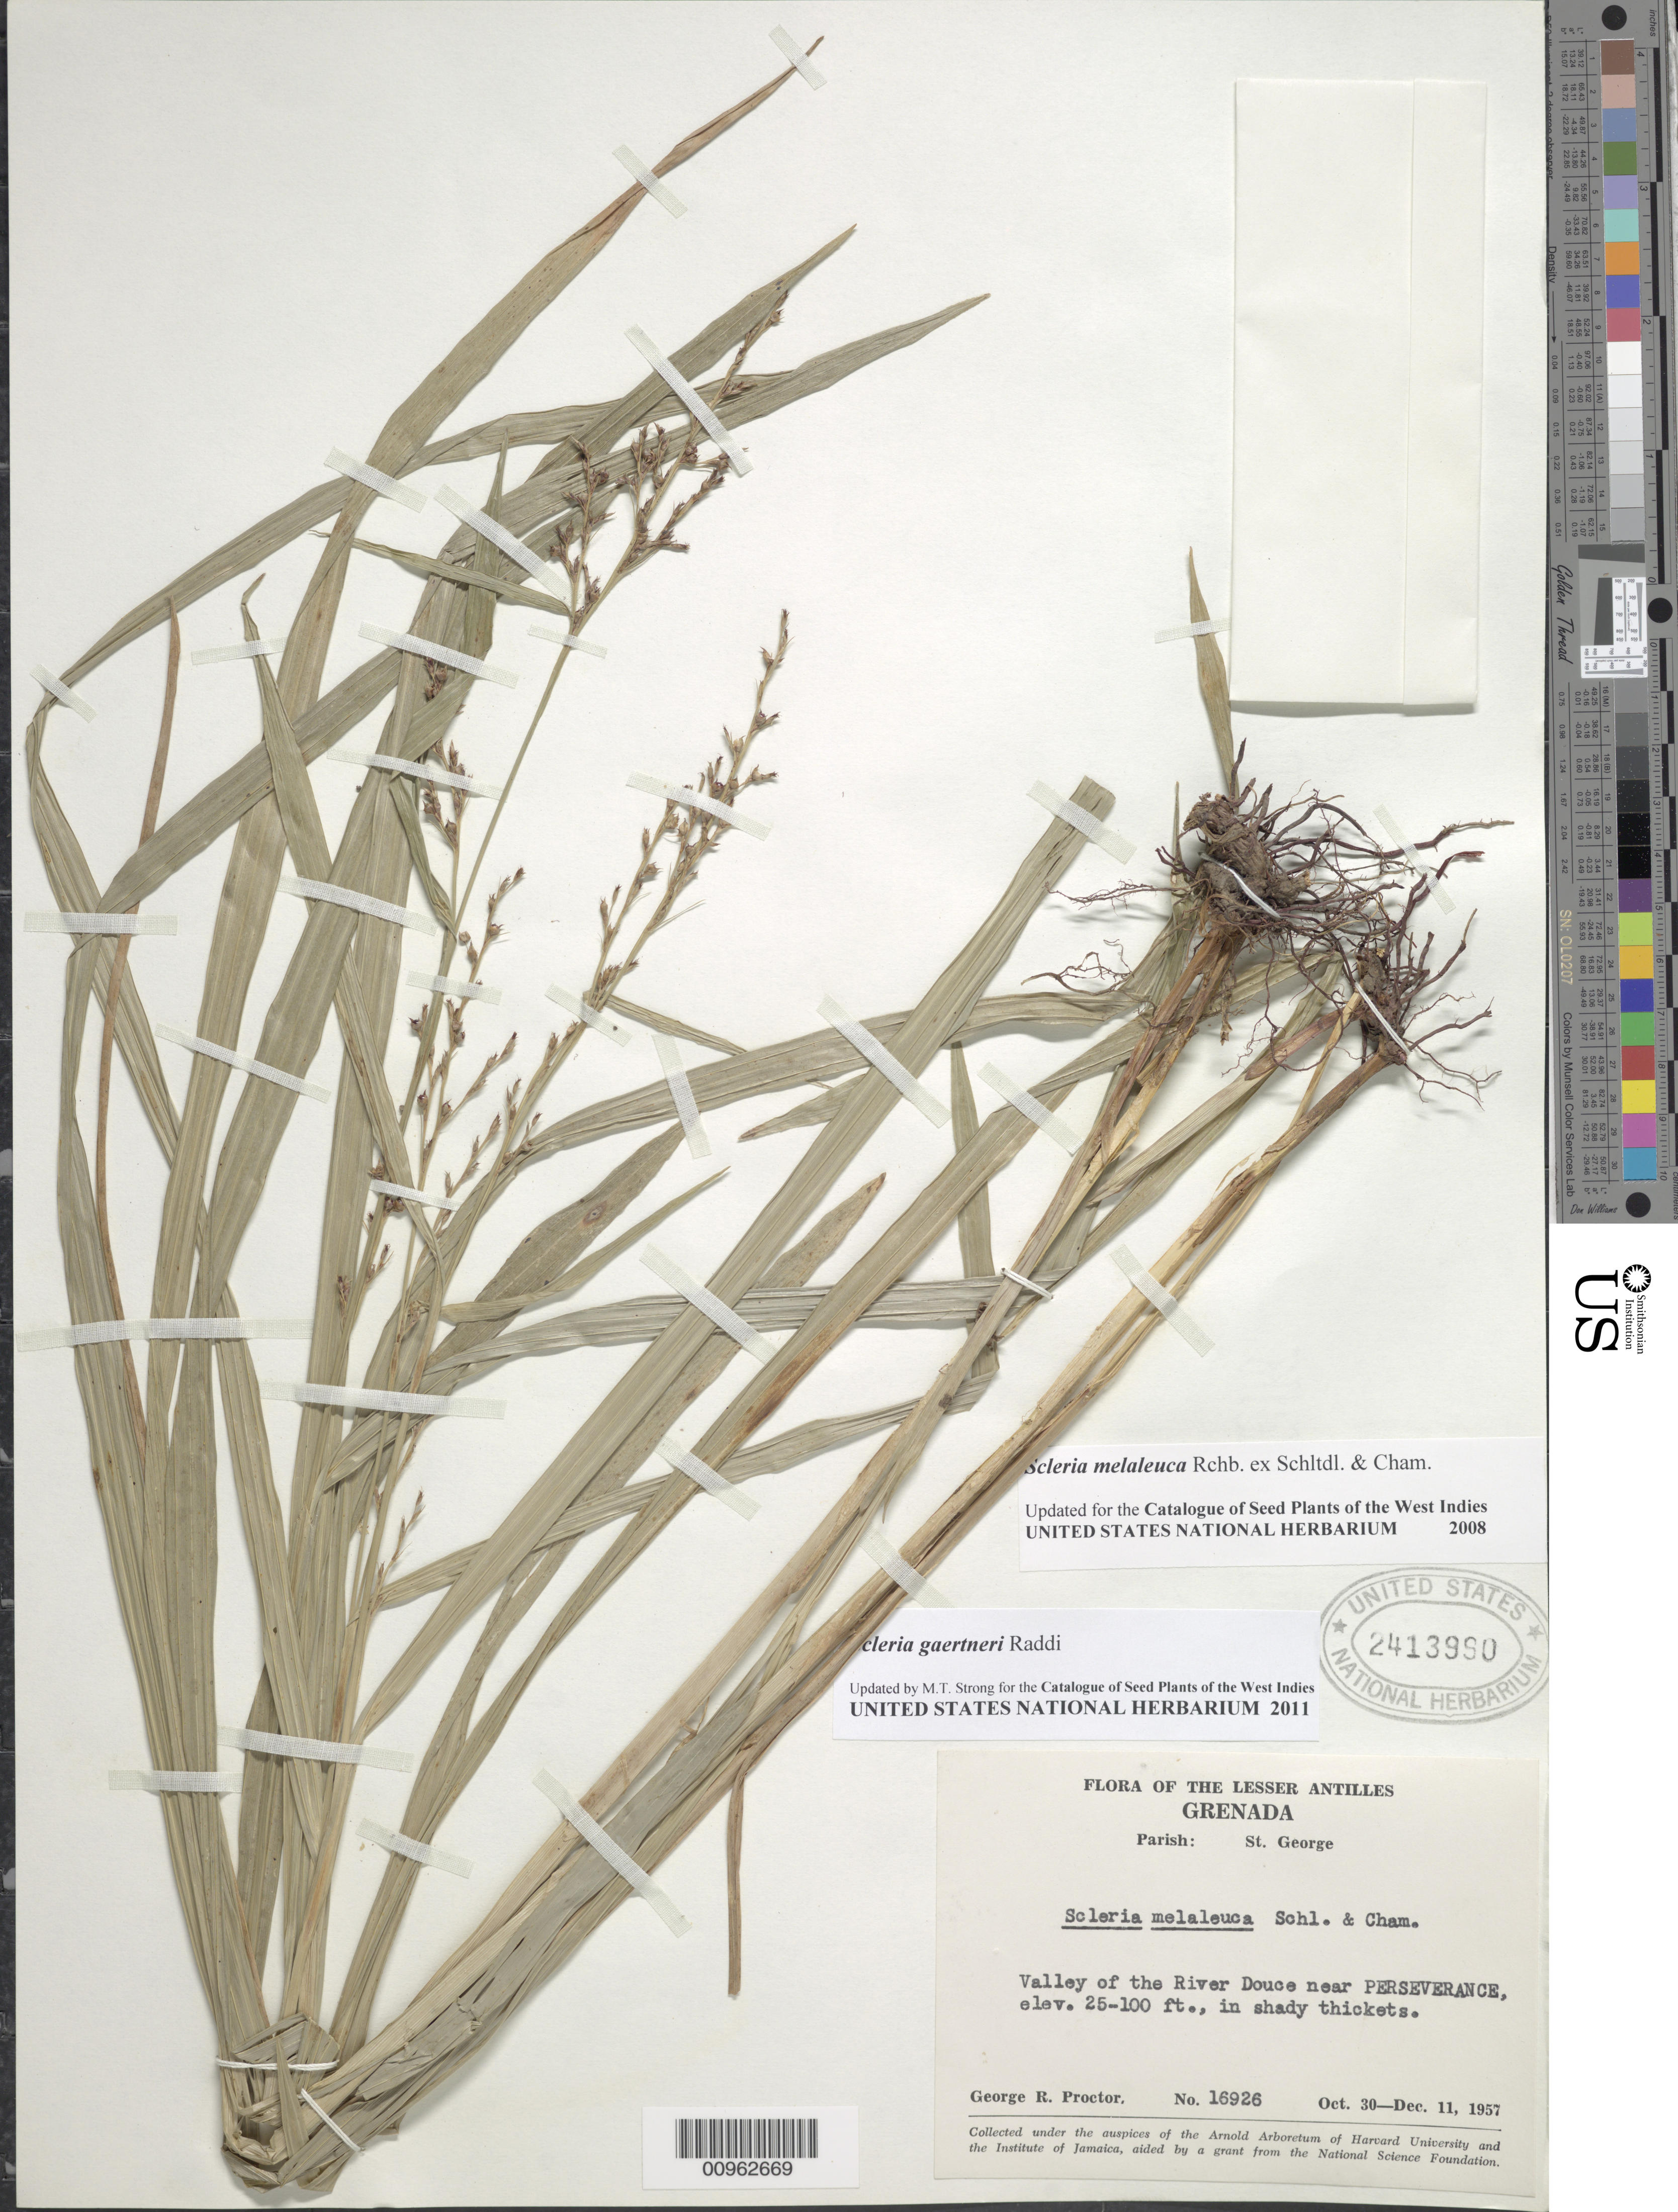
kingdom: Plantae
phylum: Tracheophyta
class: Liliopsida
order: Poales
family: Cyperaceae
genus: Scleria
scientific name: Scleria gaertneri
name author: Raddi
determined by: Strong, M. T., (US), Smithsonian Institution - National Museum of Natural History (UNITED STATES)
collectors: G. R. Proctor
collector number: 16926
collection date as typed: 30 Oct 1957 to 11 Dec 1957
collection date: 1957-10-30/1957-12-11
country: Grenada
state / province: Saint George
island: Grenada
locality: Valley of the River Douce near Perseverance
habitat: Shady thickets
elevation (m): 8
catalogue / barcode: US 2413990